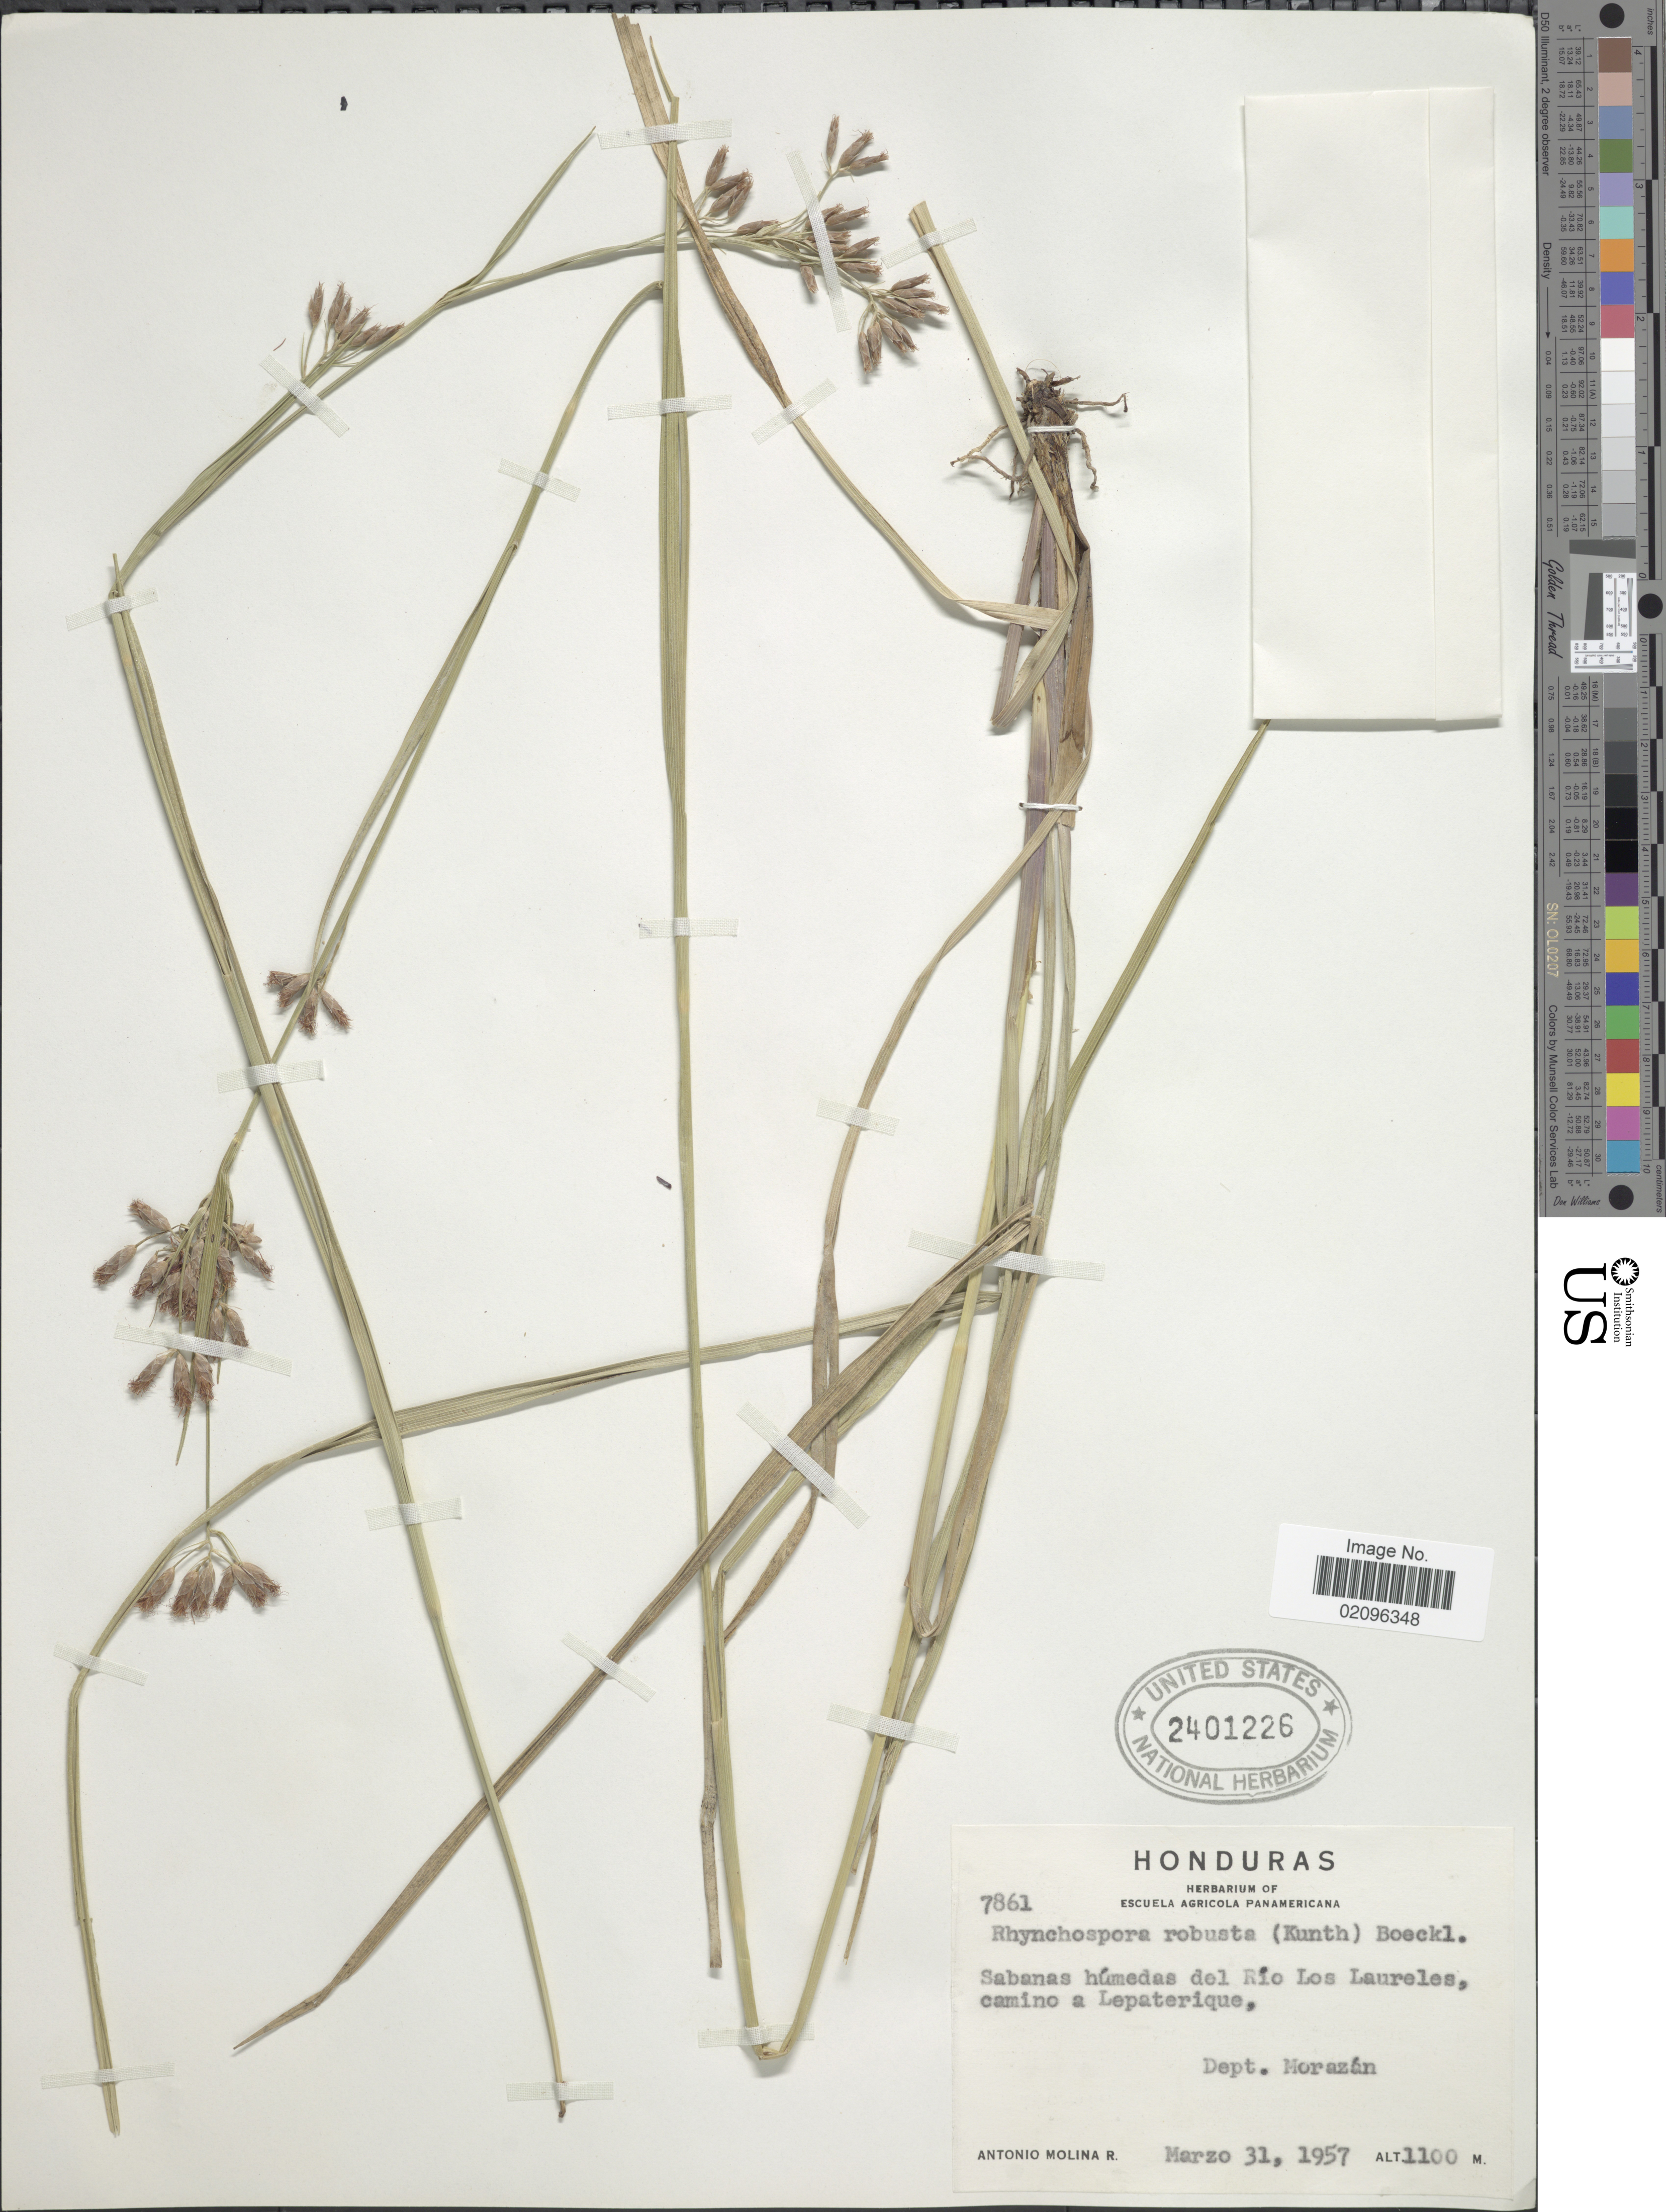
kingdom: Plantae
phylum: Tracheophyta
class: Liliopsida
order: Poales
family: Cyperaceae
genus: Rhynchospora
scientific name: Rhynchospora robusta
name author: (Kunth) Boeckeler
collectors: A. Molina R.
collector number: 7861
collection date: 1957-03-31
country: Honduras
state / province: Fco. Morazán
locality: Sabanas humedas del Rio Los Laureles, camino a Lepaterique,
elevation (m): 1100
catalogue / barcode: US 2401226